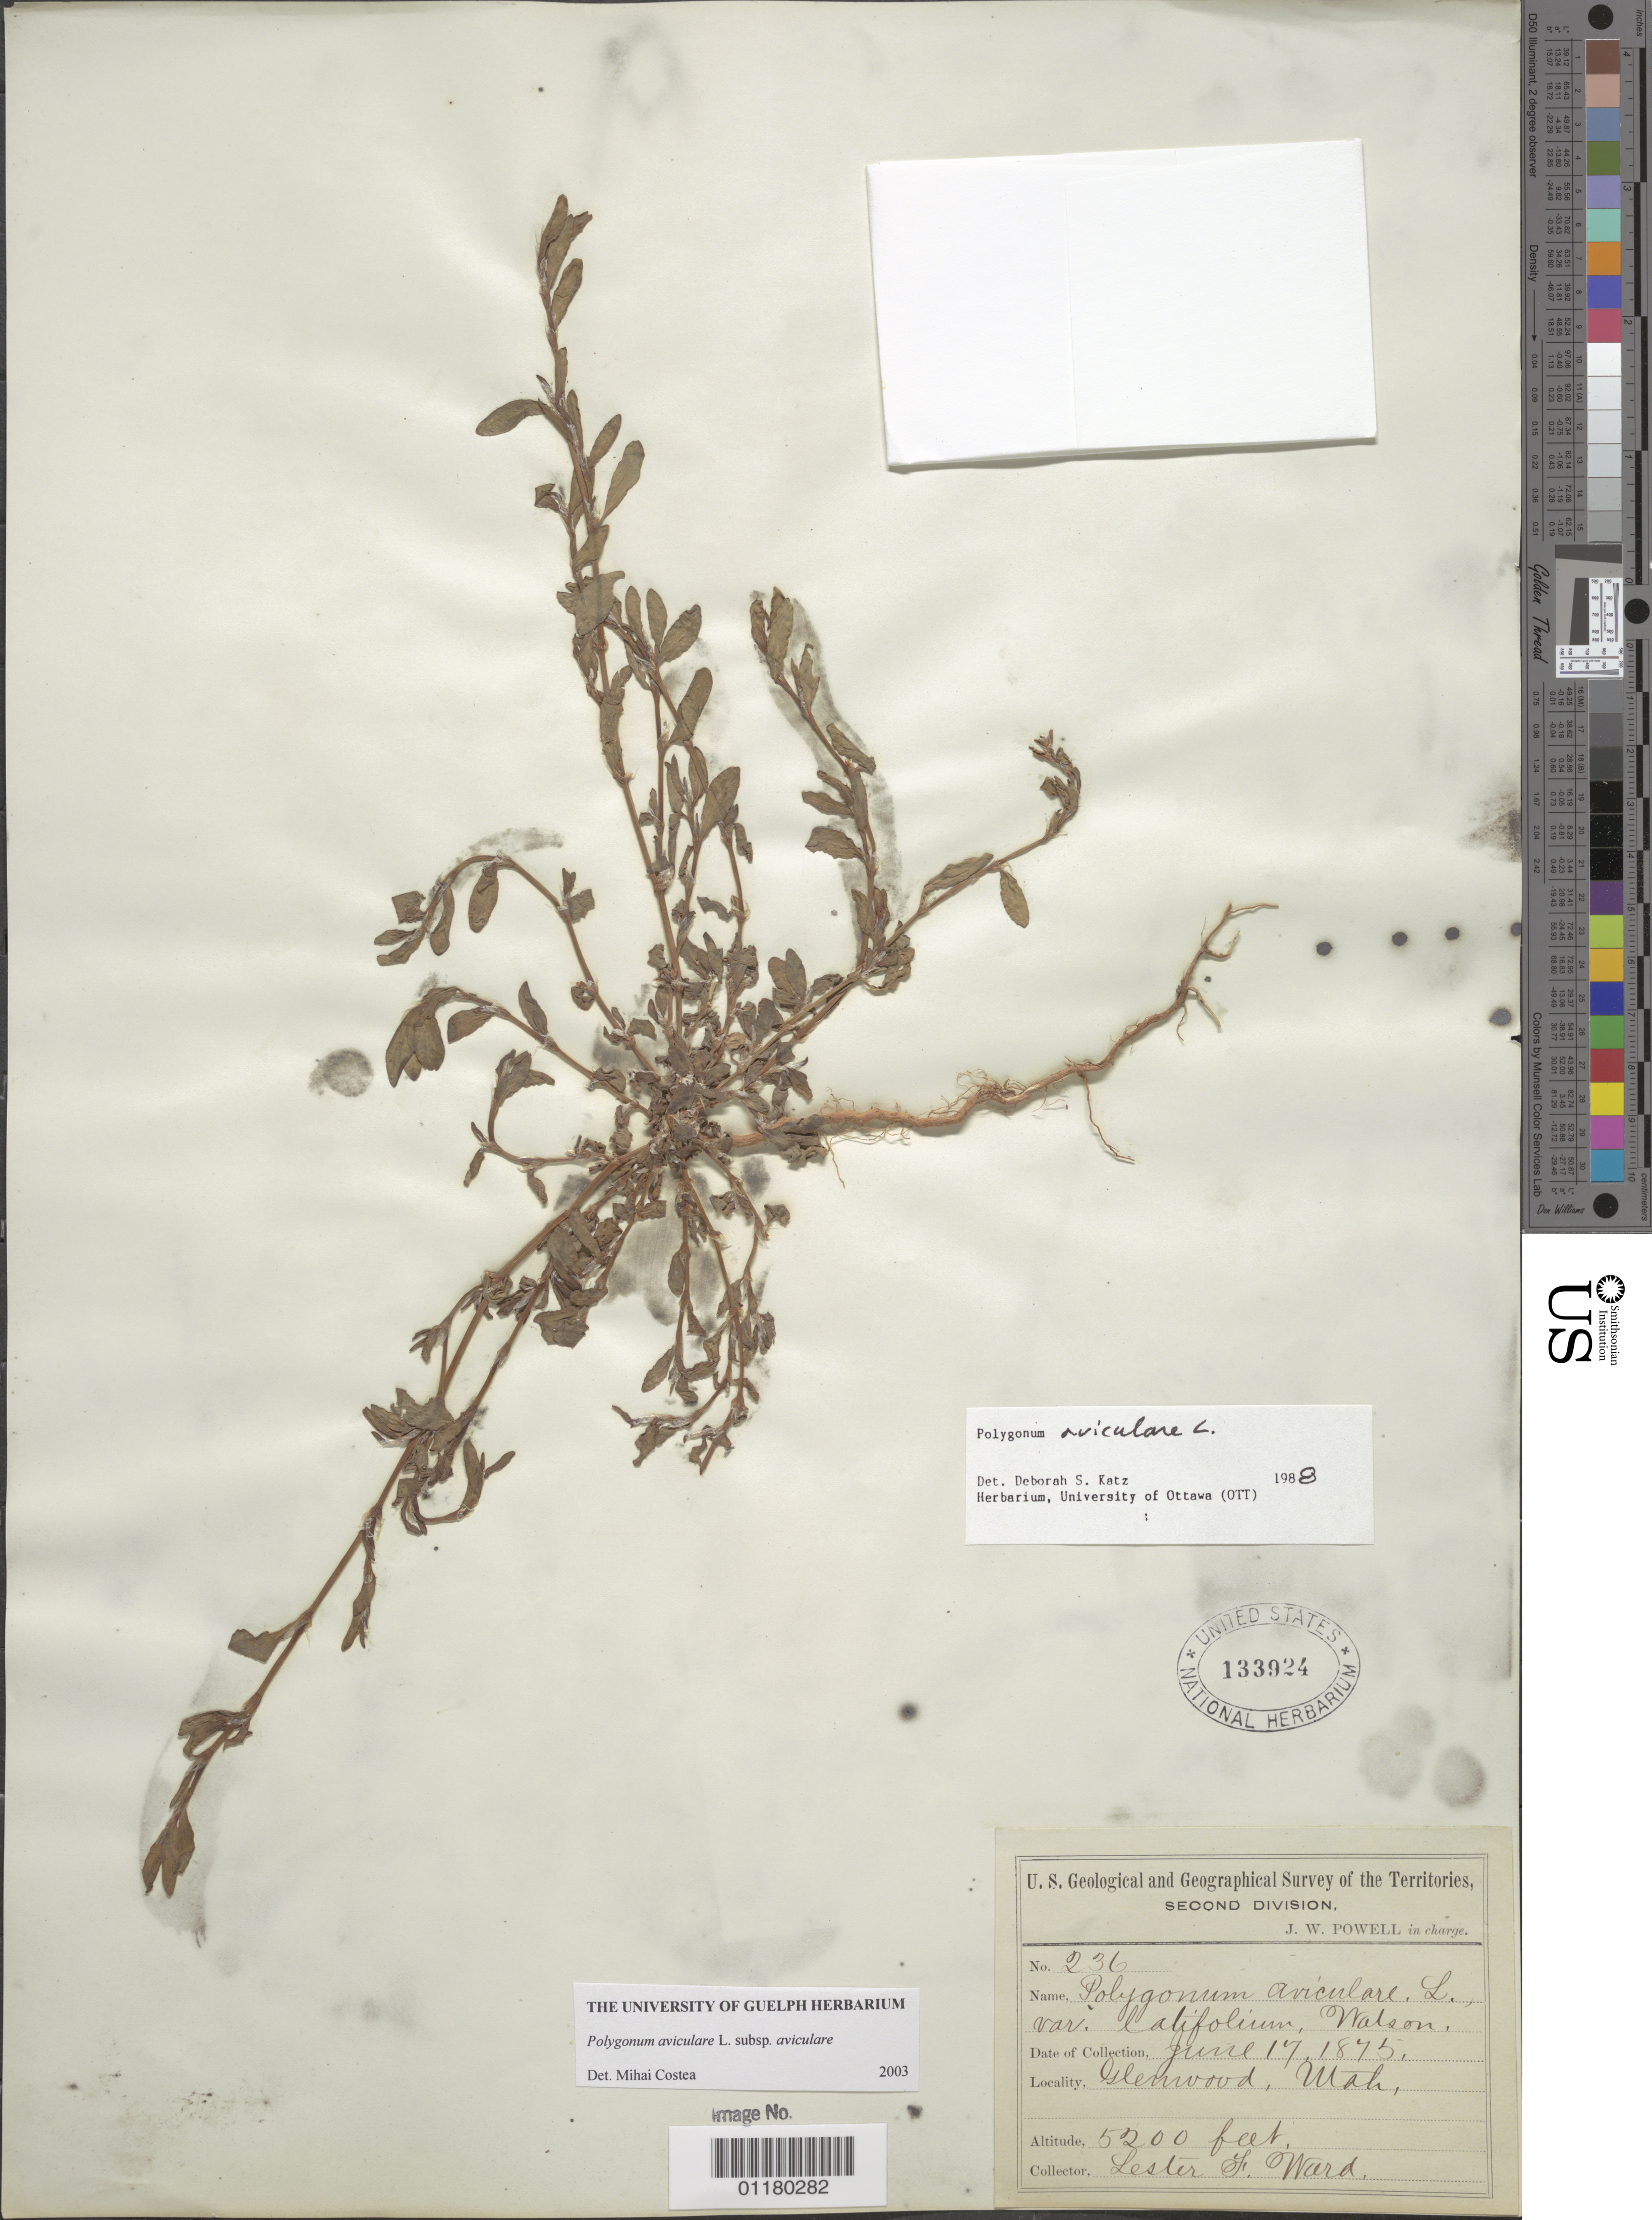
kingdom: Plantae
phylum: Tracheophyta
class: Magnoliopsida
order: Caryophyllales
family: Polygonaceae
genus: Polygonum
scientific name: Polygonum aviculare subsp. aviculare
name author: L.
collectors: L. F. Ward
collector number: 236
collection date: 1875-06-17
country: United States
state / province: Utah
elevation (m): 1585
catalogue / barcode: US 133924